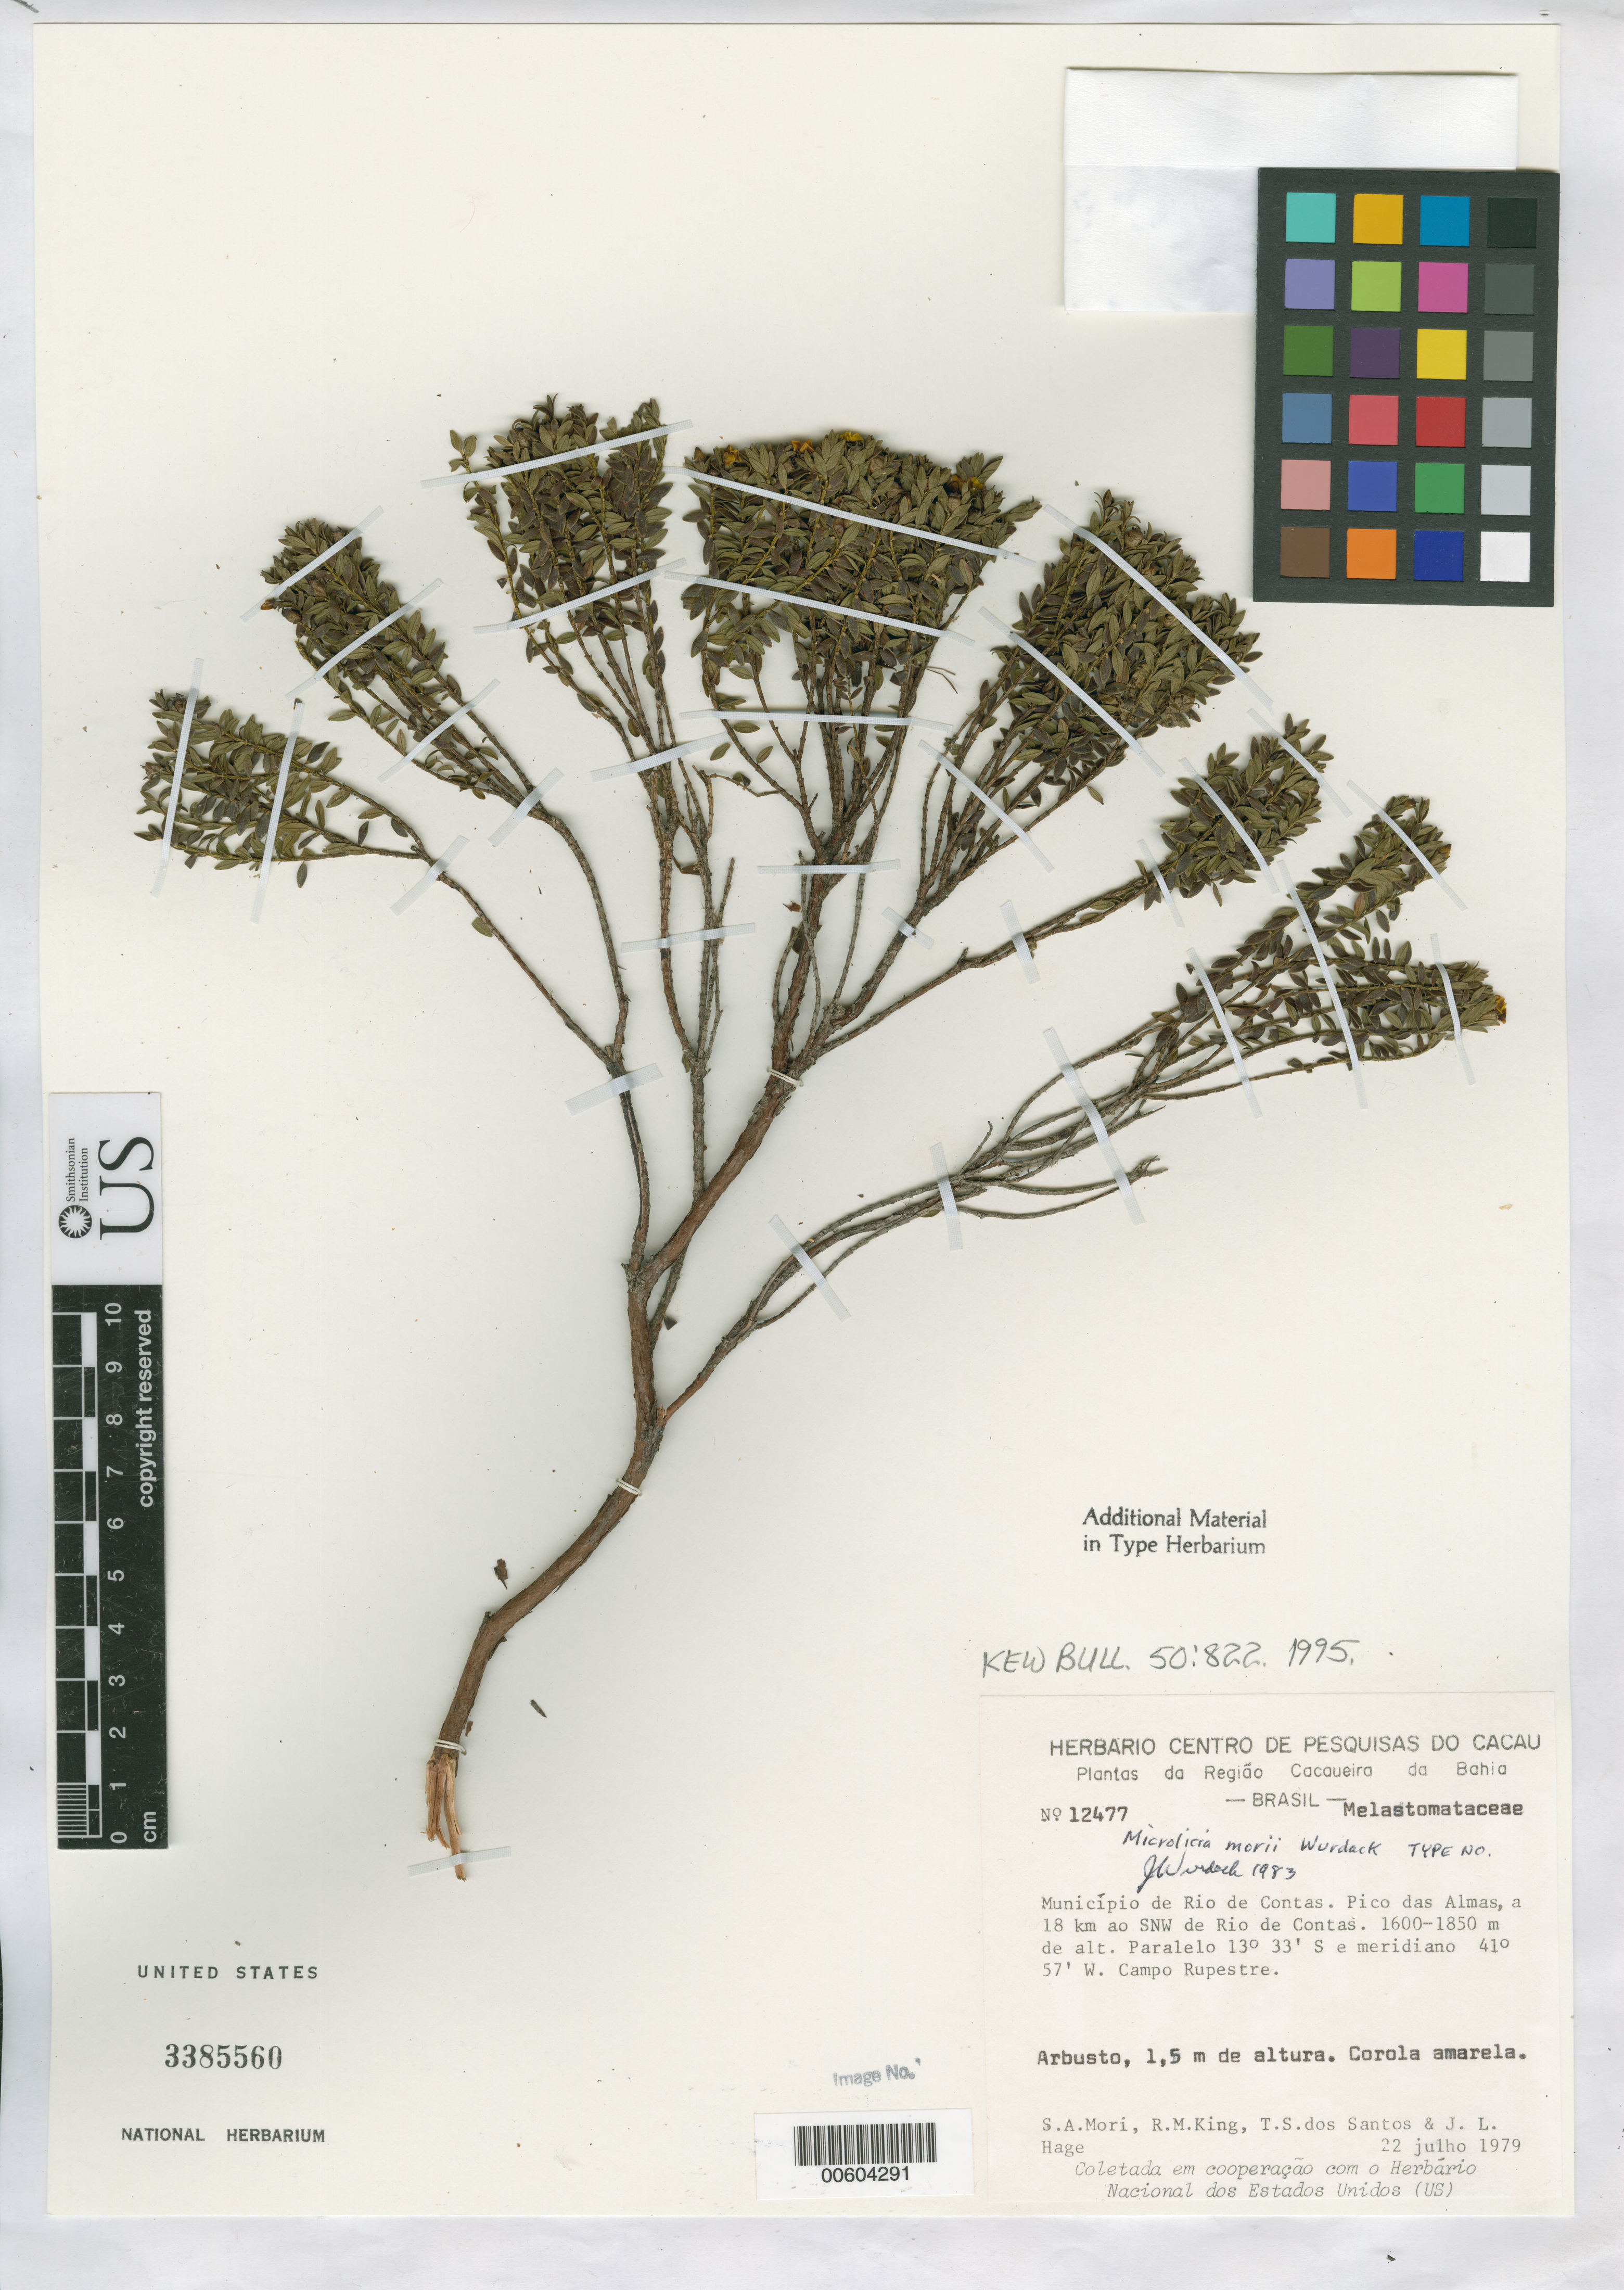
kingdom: Plantae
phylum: Tracheophyta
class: Magnoliopsida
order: Myrtales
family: Melastomataceae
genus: Microlicia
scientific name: Microlicia morii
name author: Wurdack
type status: Isotype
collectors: S. Mori, R. M. King, T. S. Santos & J. L. Hage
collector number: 12477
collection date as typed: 22 Jul 1979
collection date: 1979-07-22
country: Brazil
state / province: Bahia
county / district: Rio de Contas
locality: Pico das almas, a 18 km ao snw de rio contas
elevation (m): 1600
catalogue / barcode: US 3385560